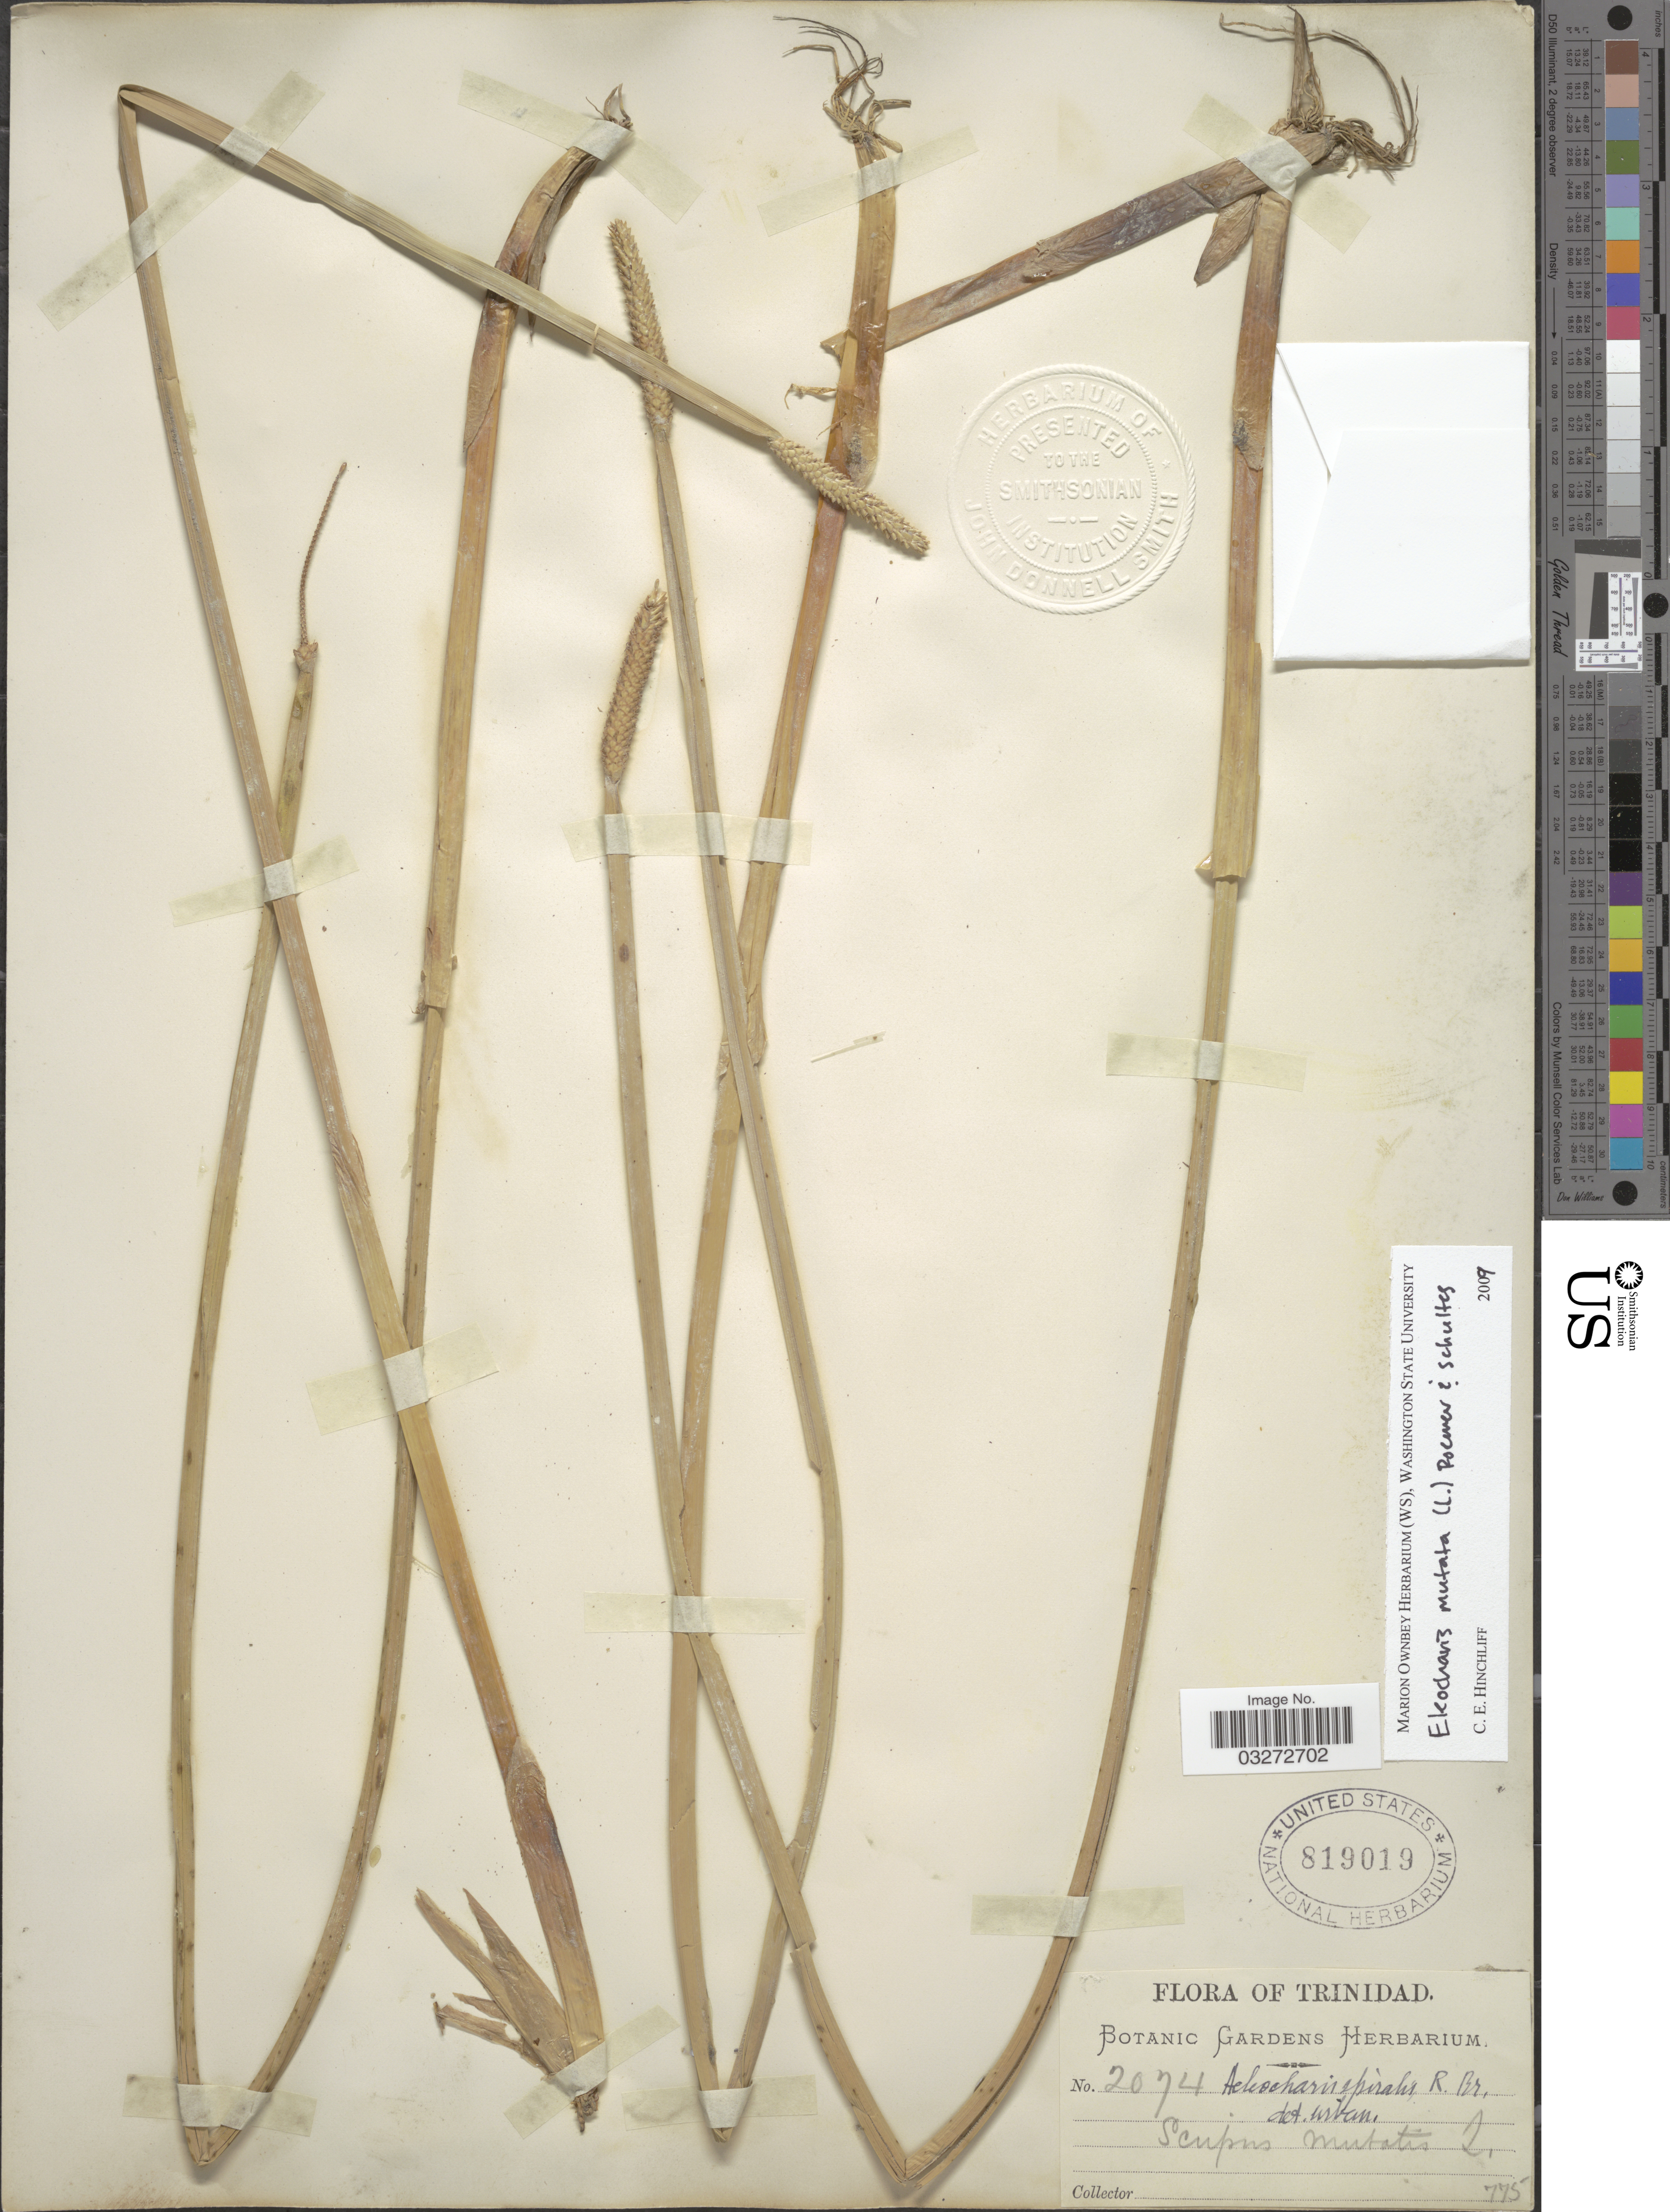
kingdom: Plantae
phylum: Tracheophyta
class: Liliopsida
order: Poales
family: Cyperaceae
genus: Eleocharis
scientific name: Eleocharis mutata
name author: (L.) Roem. & Schult.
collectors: ex herb. Botanic Gardens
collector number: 2074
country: Trinidad and Tobago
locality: Trinidad.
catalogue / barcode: US 819019